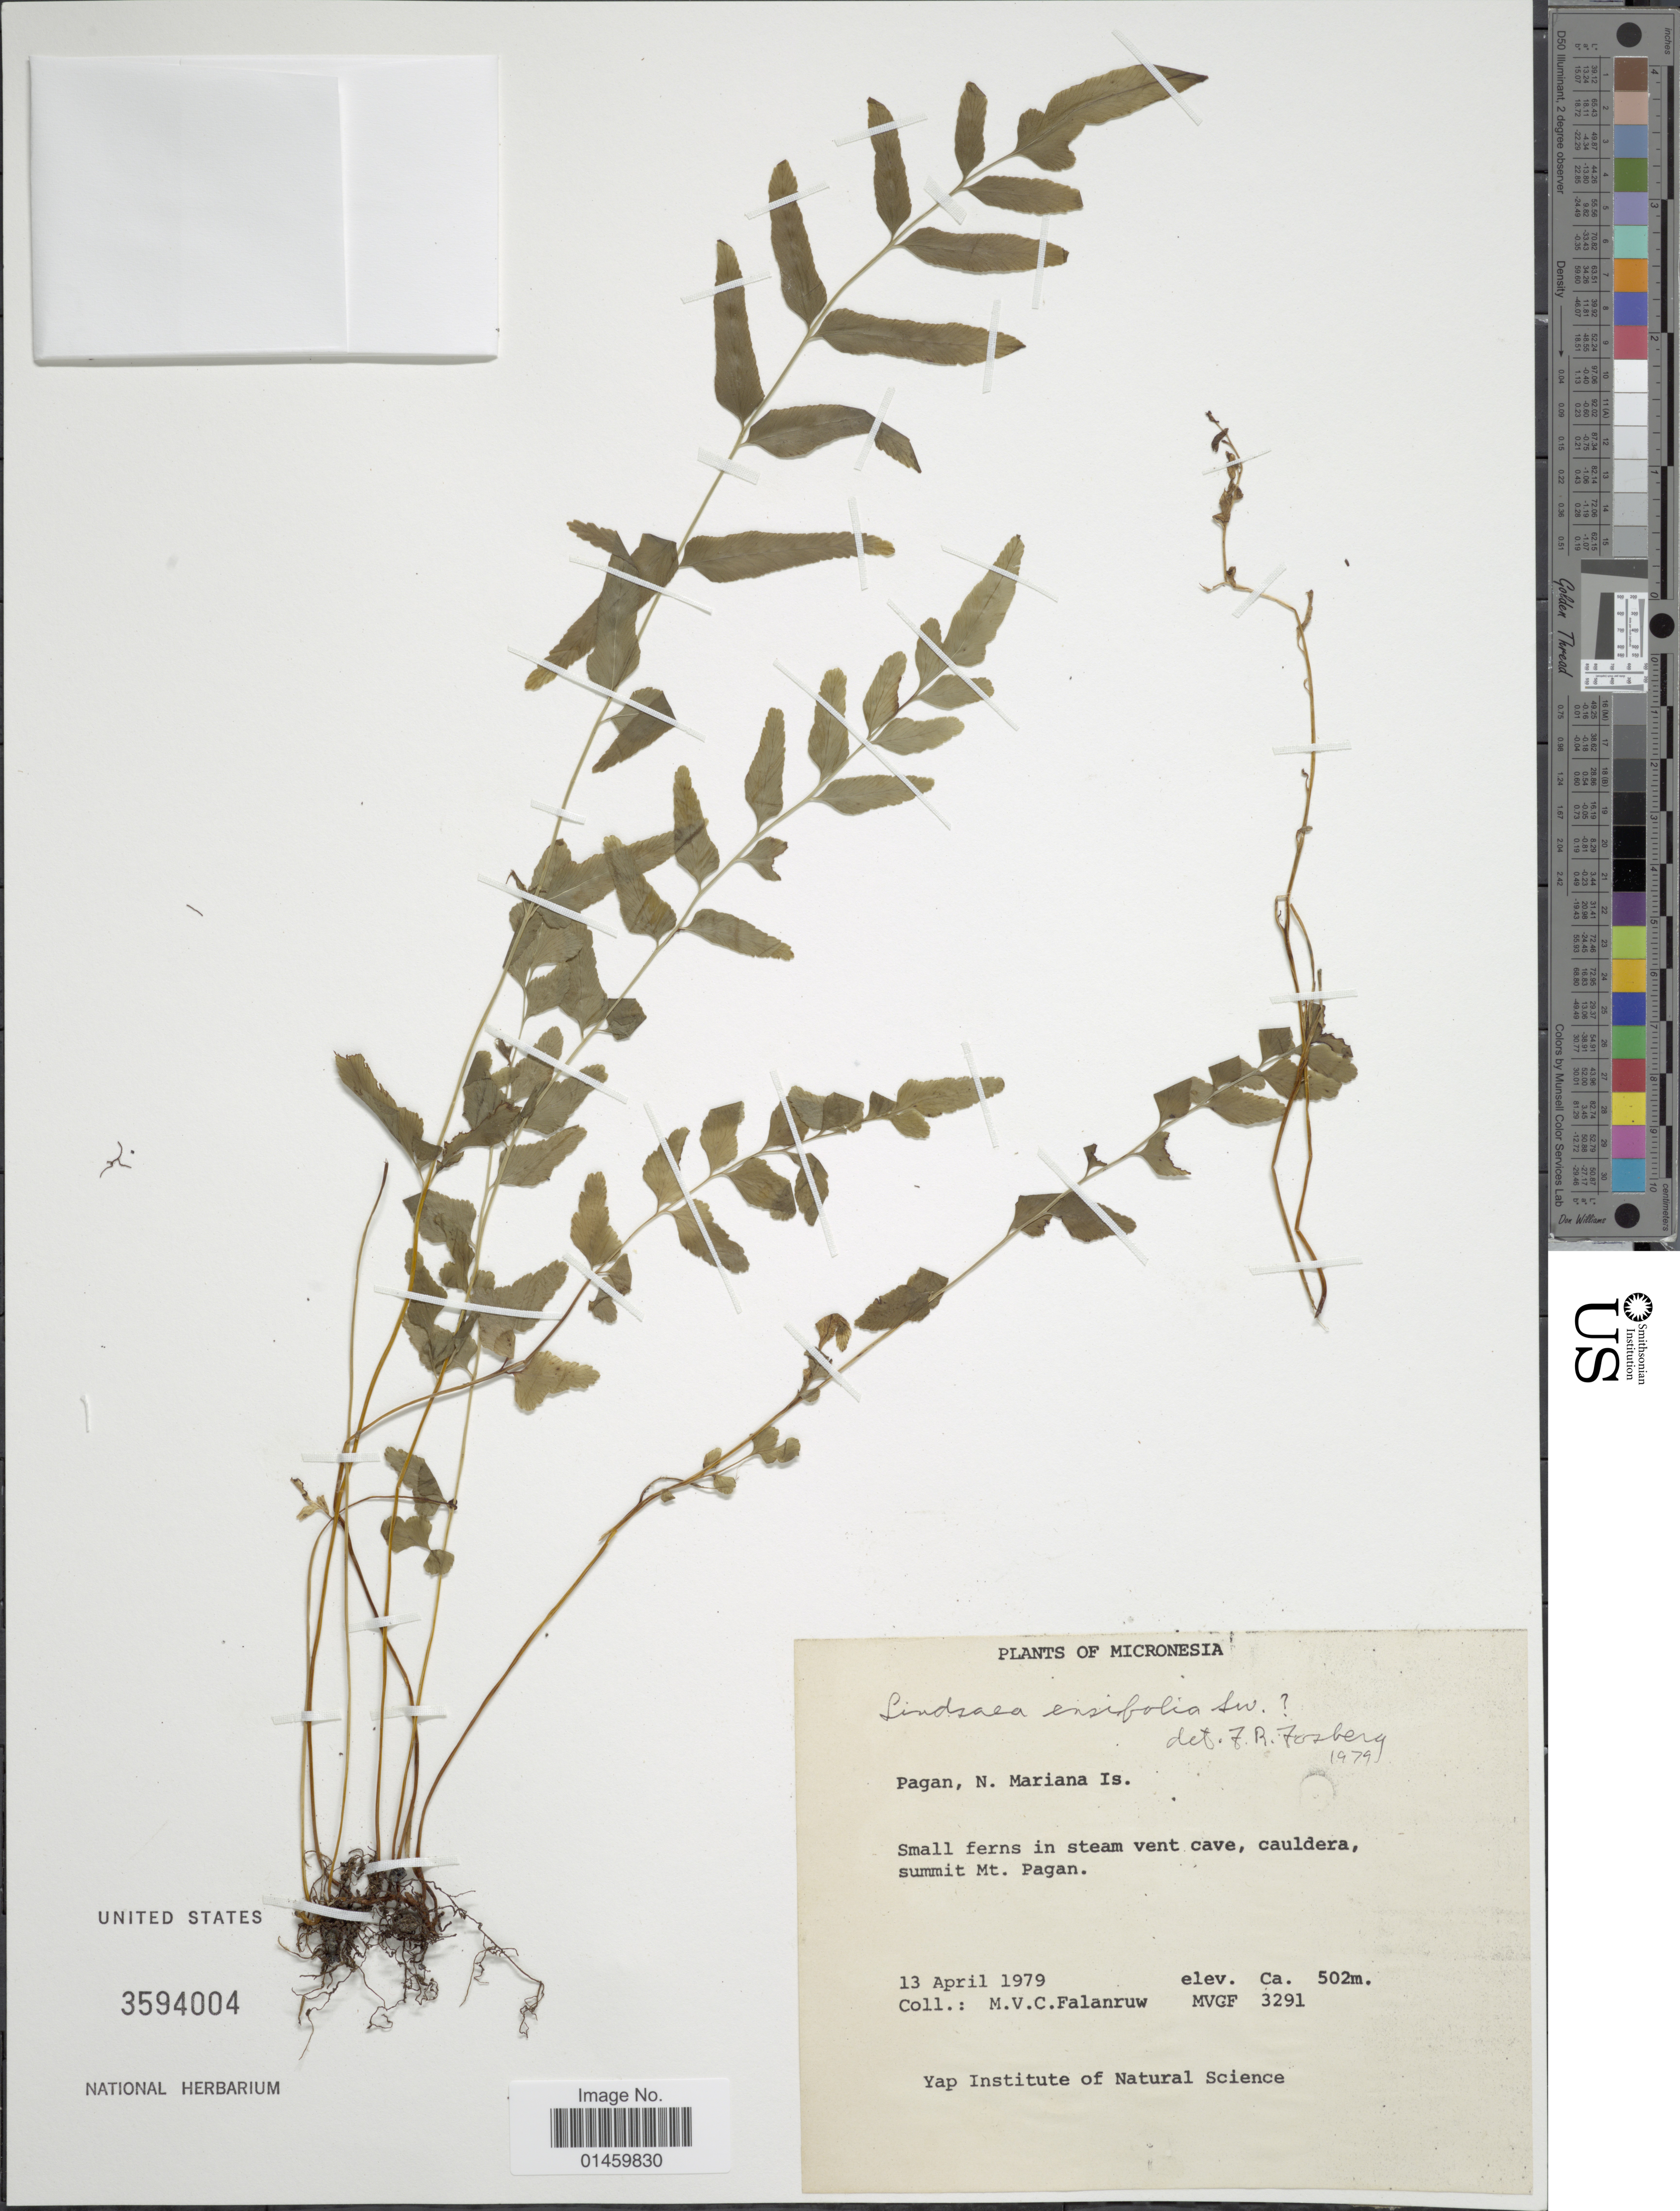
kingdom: Plantae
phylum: Tracheophyta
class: Polypodiopsida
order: Polypodiales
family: Lindsaeaceae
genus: Lindsaea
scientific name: Lindsaea ensifolia subsp. ensifolia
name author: Sw.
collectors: M. V. Falanruw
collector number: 3291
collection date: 1979-04-13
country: Northern Mariana Islands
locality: Micronesia. Pagan, N. Mariana Is. Small ferns in steam vent cave, cauldera, summit Mt. Pagan.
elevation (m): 502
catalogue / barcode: US 3594004